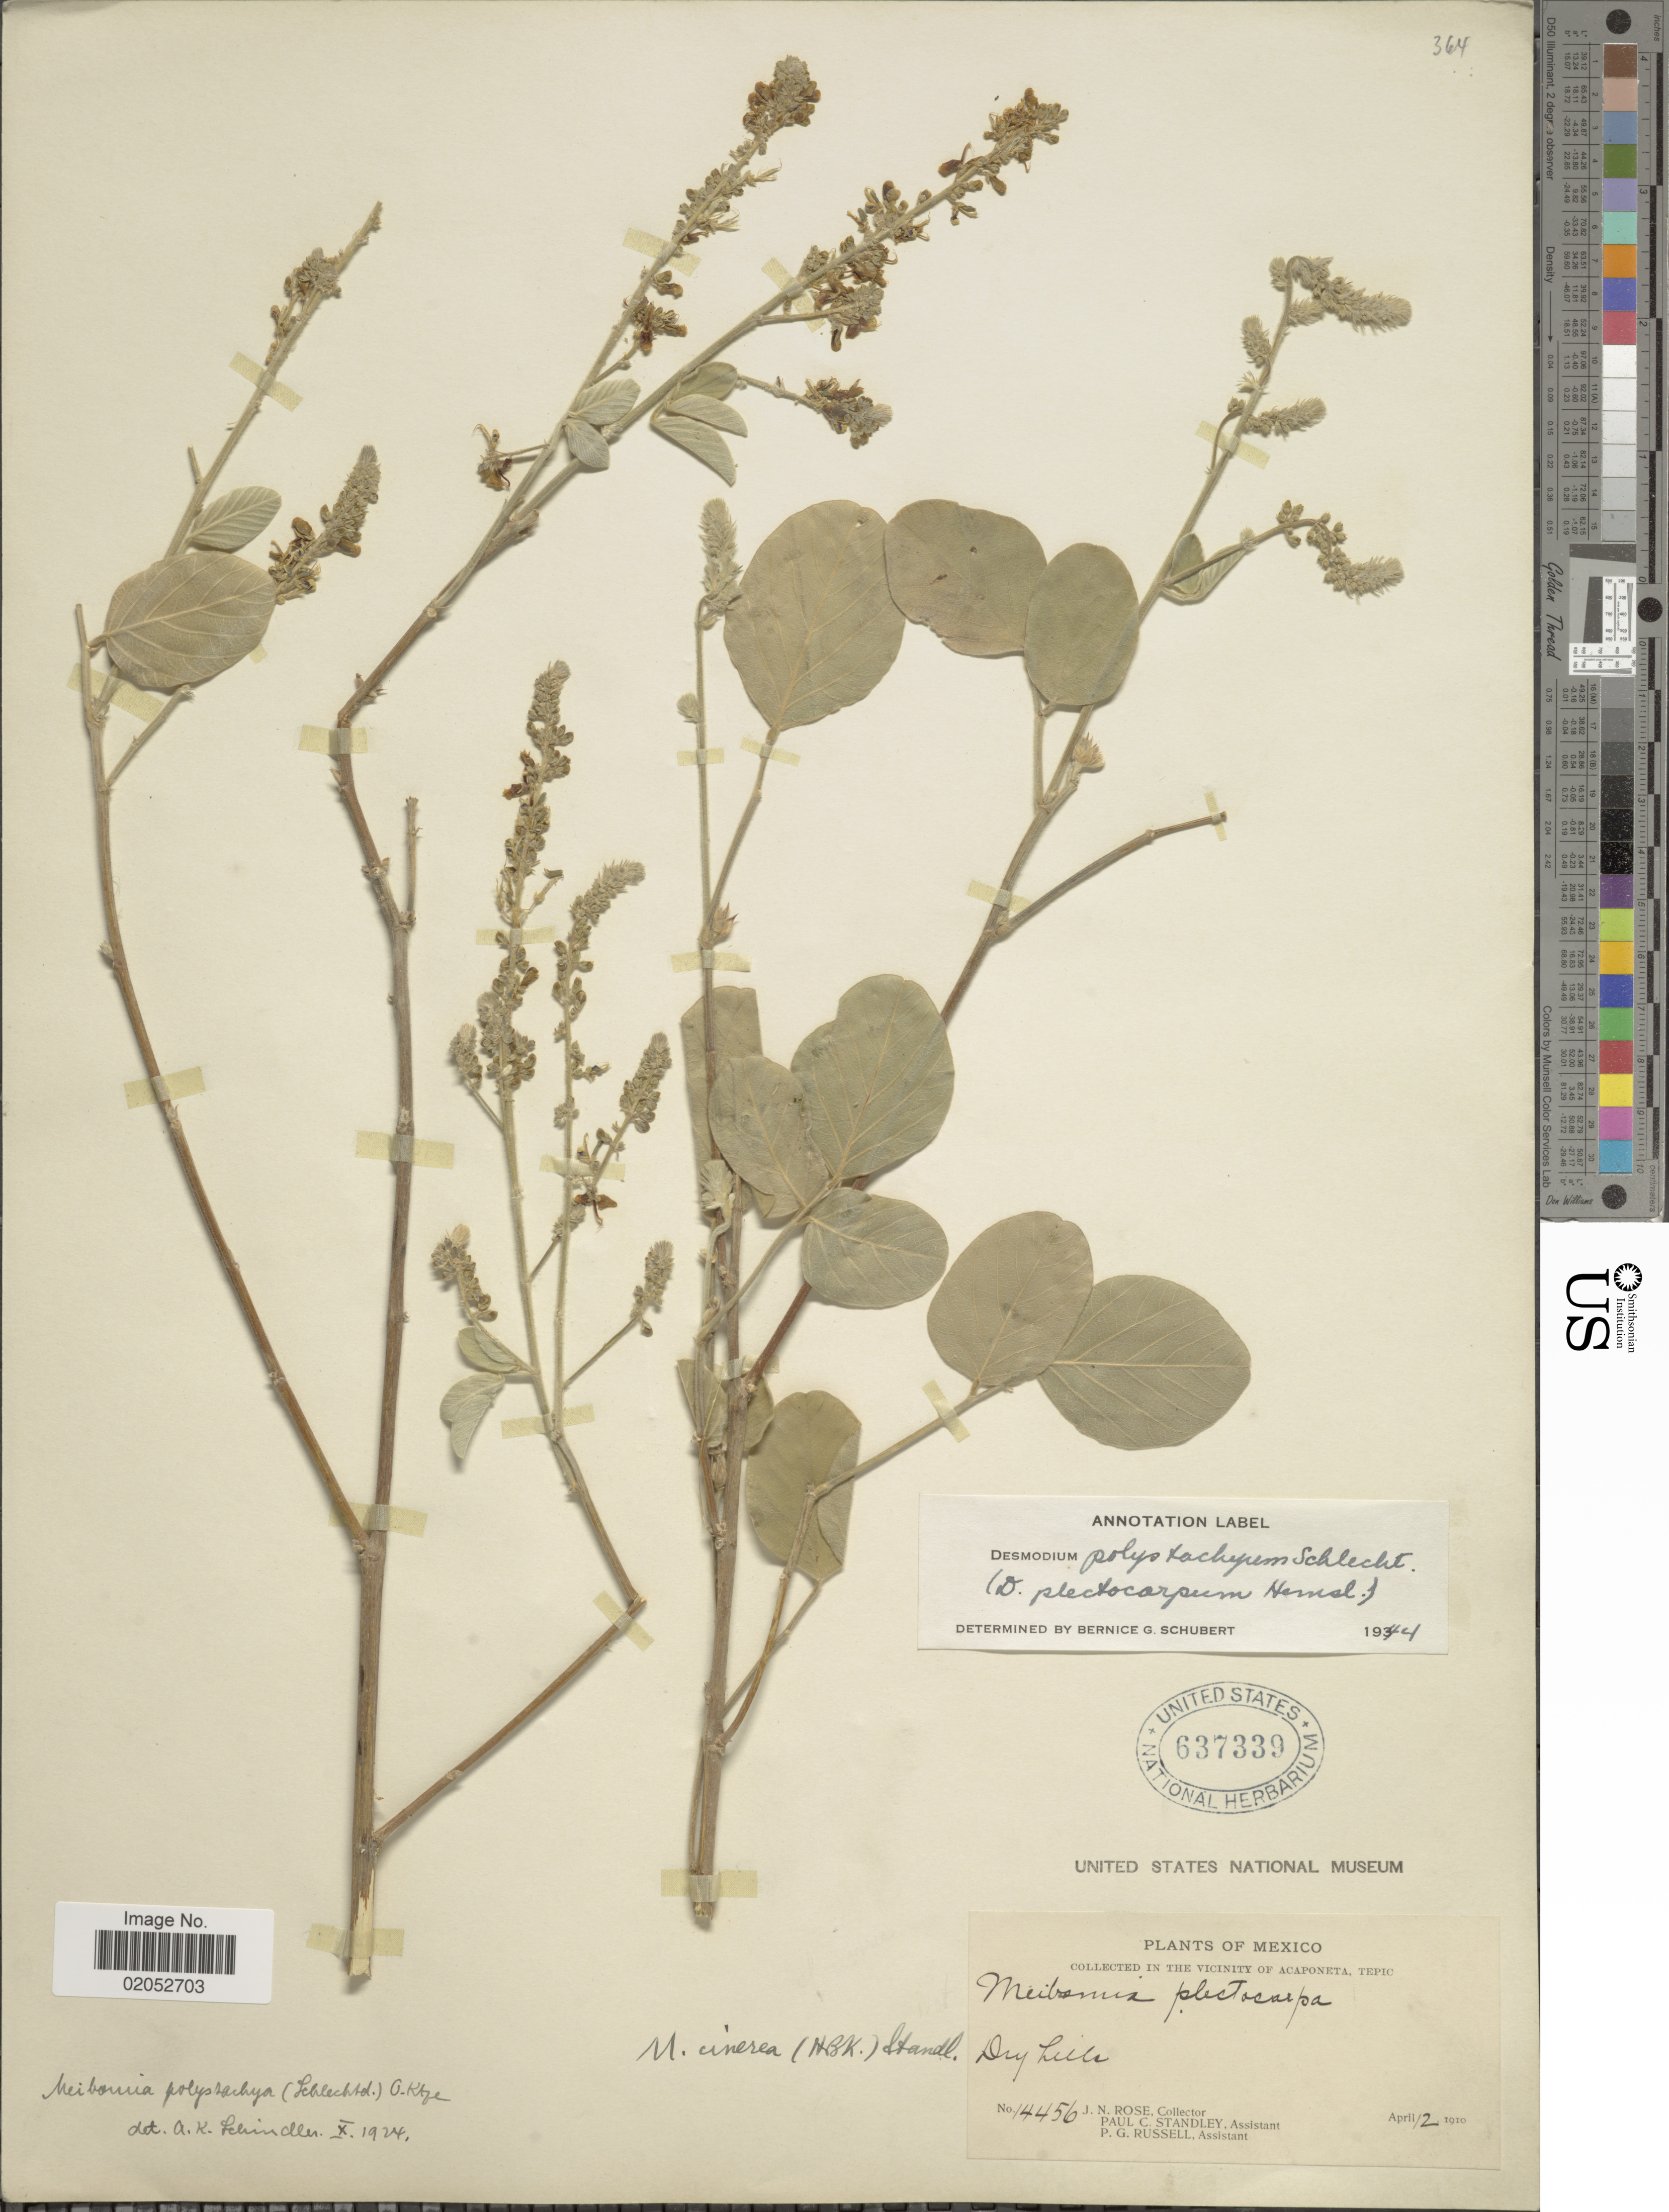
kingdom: Plantae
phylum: Tracheophyta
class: Magnoliopsida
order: Fabales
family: Fabaceae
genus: Desmodium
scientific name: Desmodium polystachyum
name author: Schltdl.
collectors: J. N. Rose, P. C. Standley & P. G. Russell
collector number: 14456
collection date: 1920-04-12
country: Mexico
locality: In the Vicinity of Acaponeta, Tepic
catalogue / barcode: US 637339